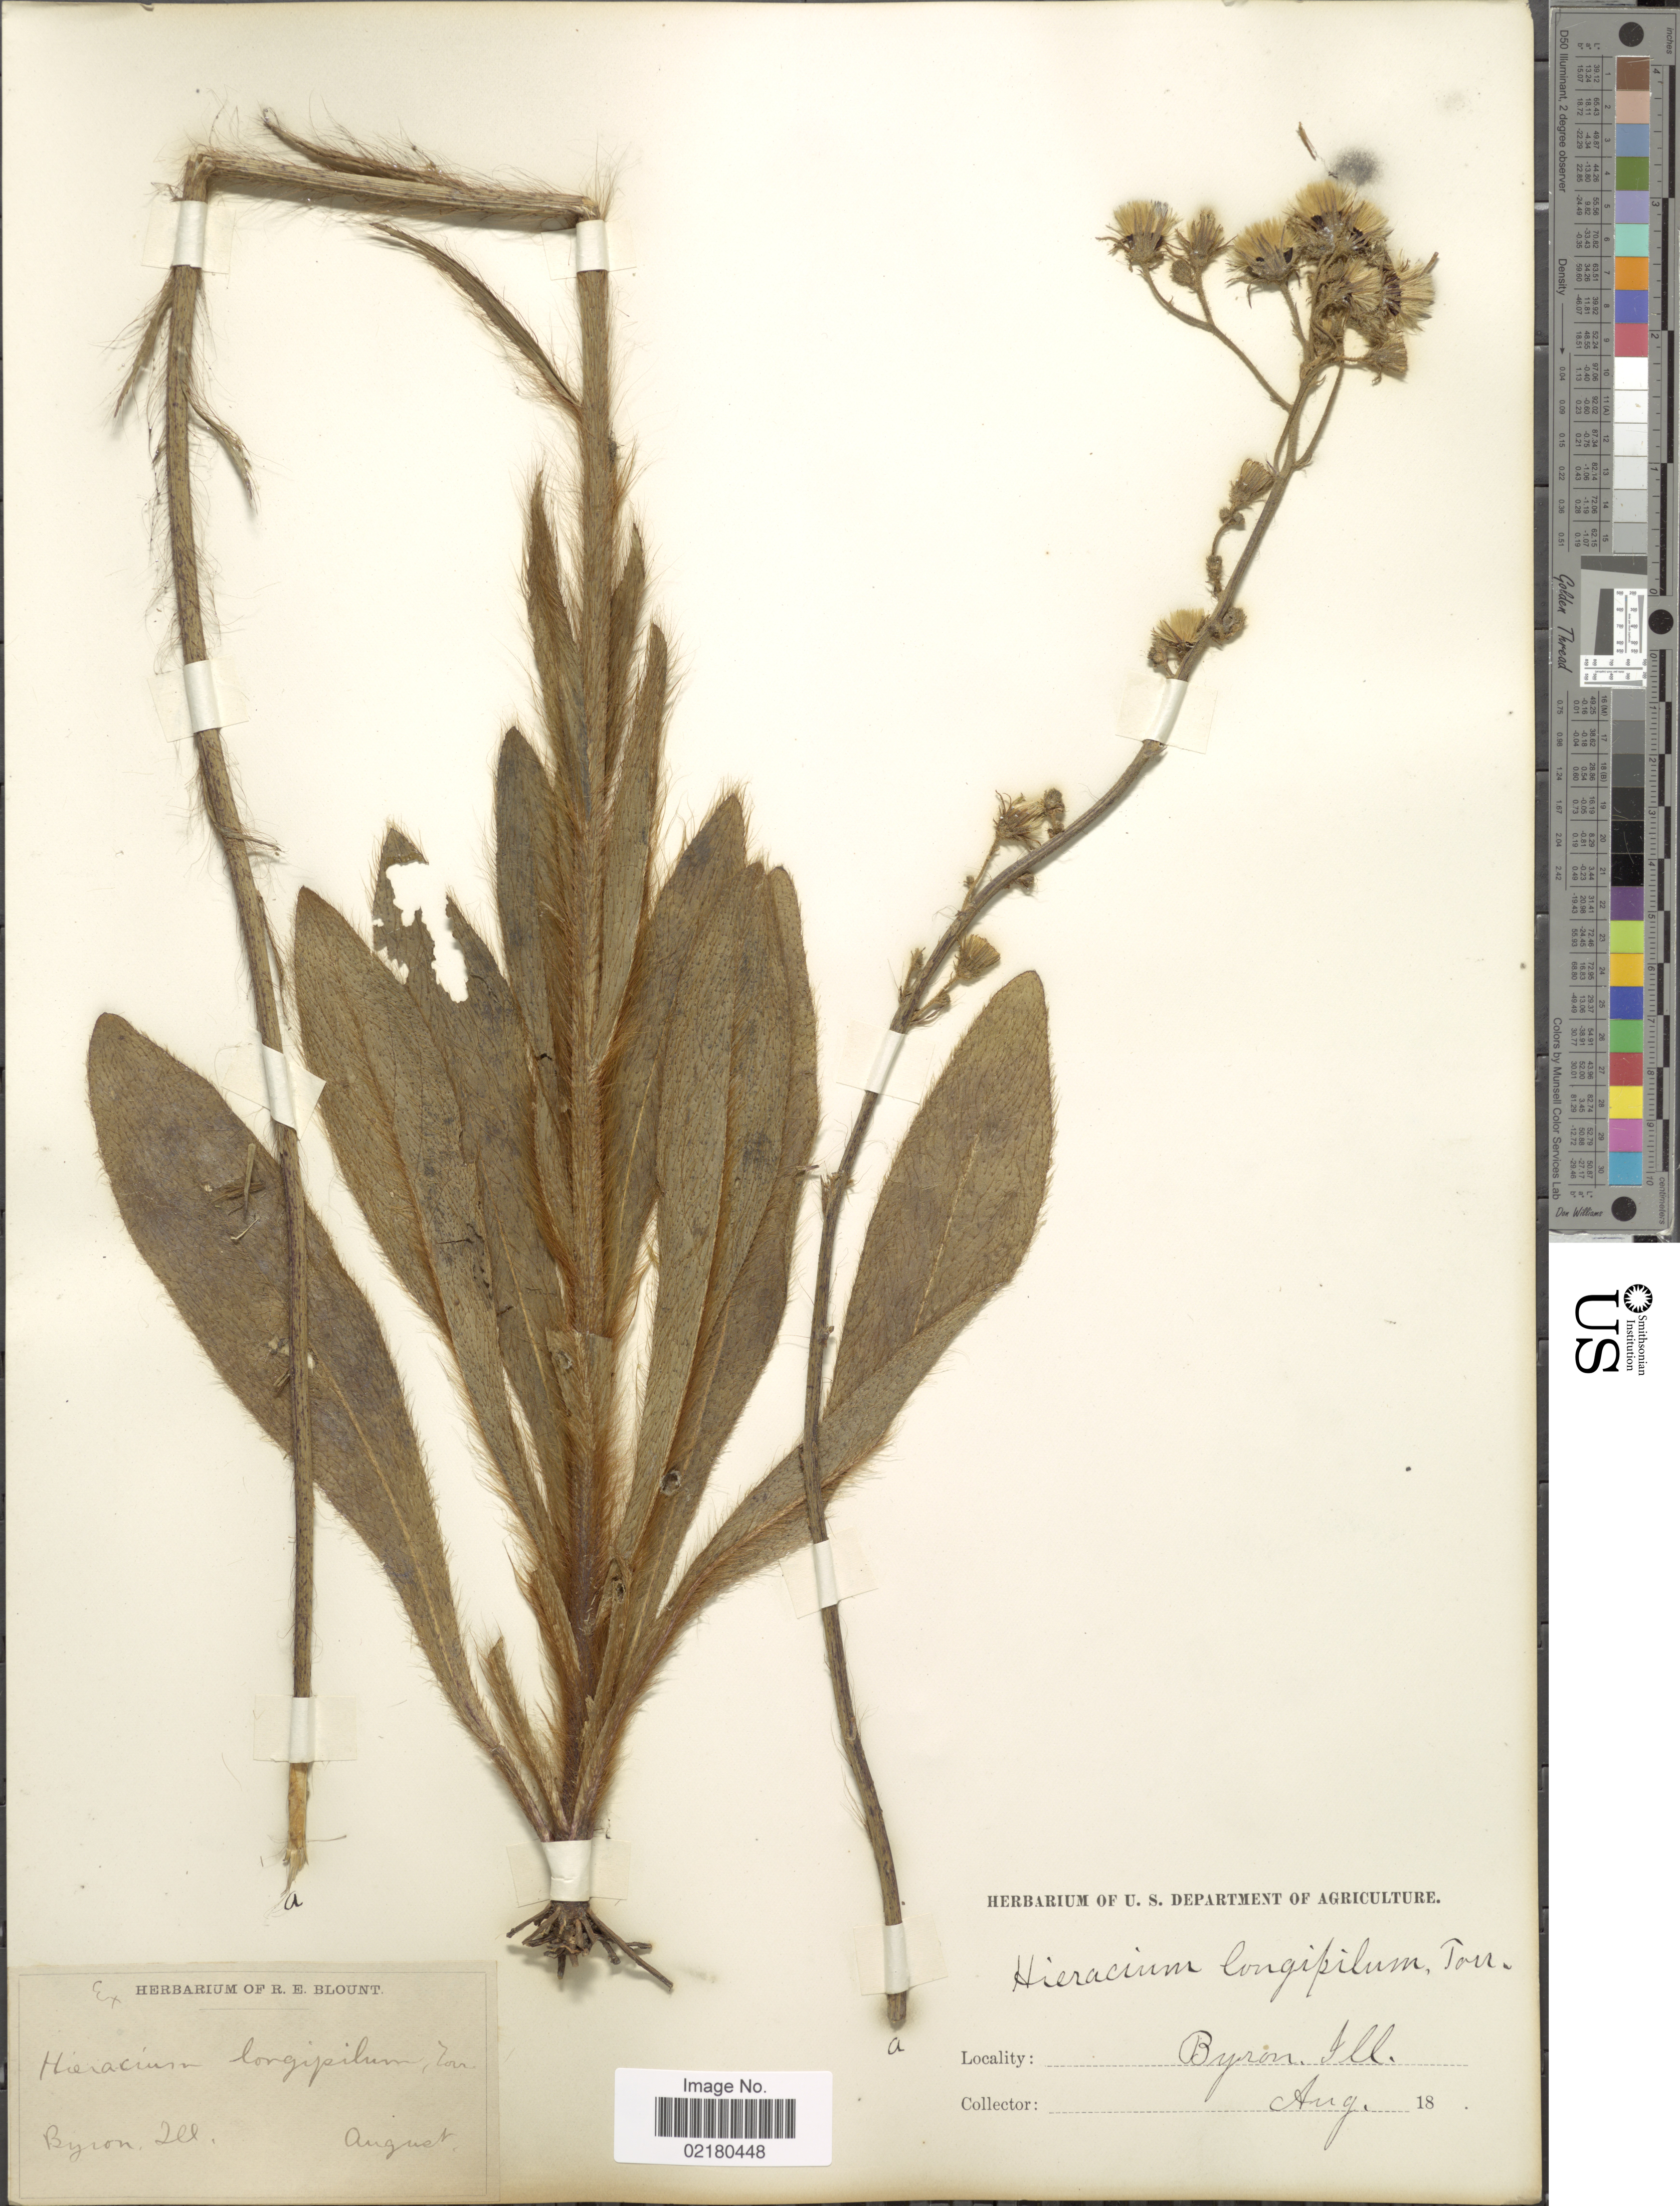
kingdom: Plantae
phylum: Tracheophyta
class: Magnoliopsida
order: Asterales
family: Asteraceae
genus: Hieracium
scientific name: Hieracium longipilum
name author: Torr. ex Hook.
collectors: R. Blount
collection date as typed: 18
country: United States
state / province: Illinois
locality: Byron